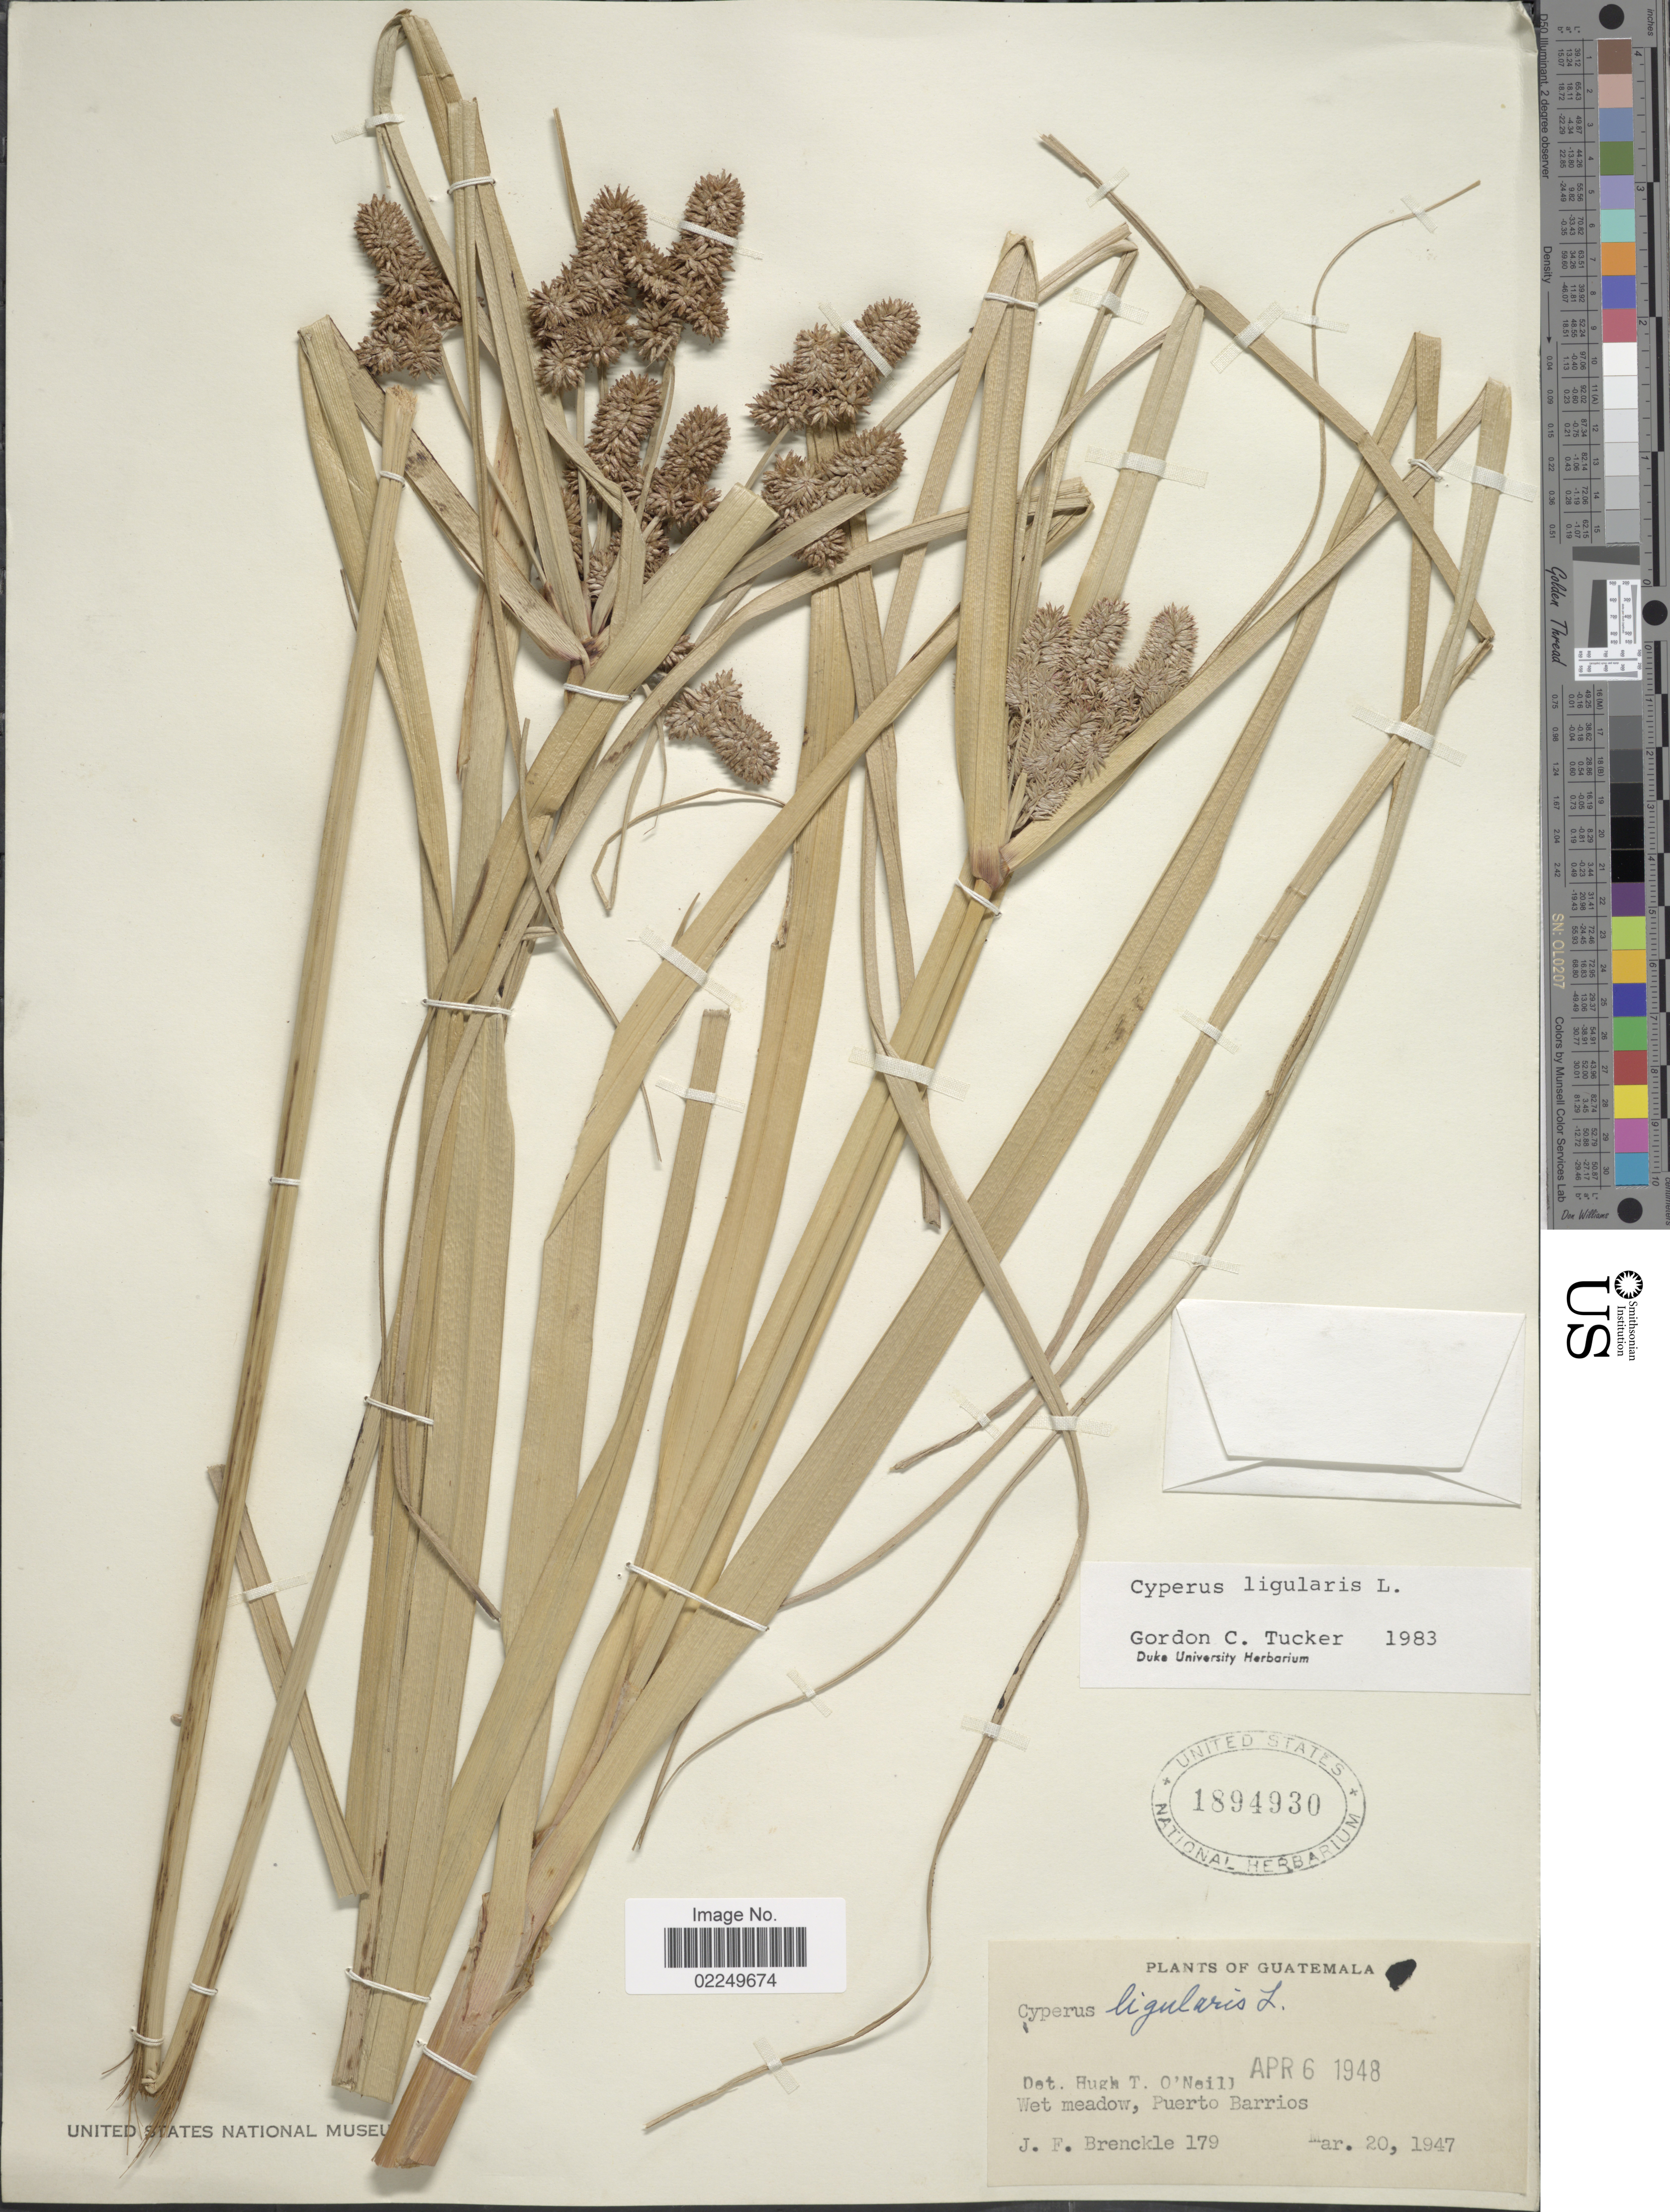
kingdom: Plantae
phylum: Tracheophyta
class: Liliopsida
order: Poales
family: Cyperaceae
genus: Cyperus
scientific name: Cyperus ligularis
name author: L.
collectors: J. Brenckle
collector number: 179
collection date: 1947-03-20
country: Guatemala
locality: Puerto Barrios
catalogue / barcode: US 1894930